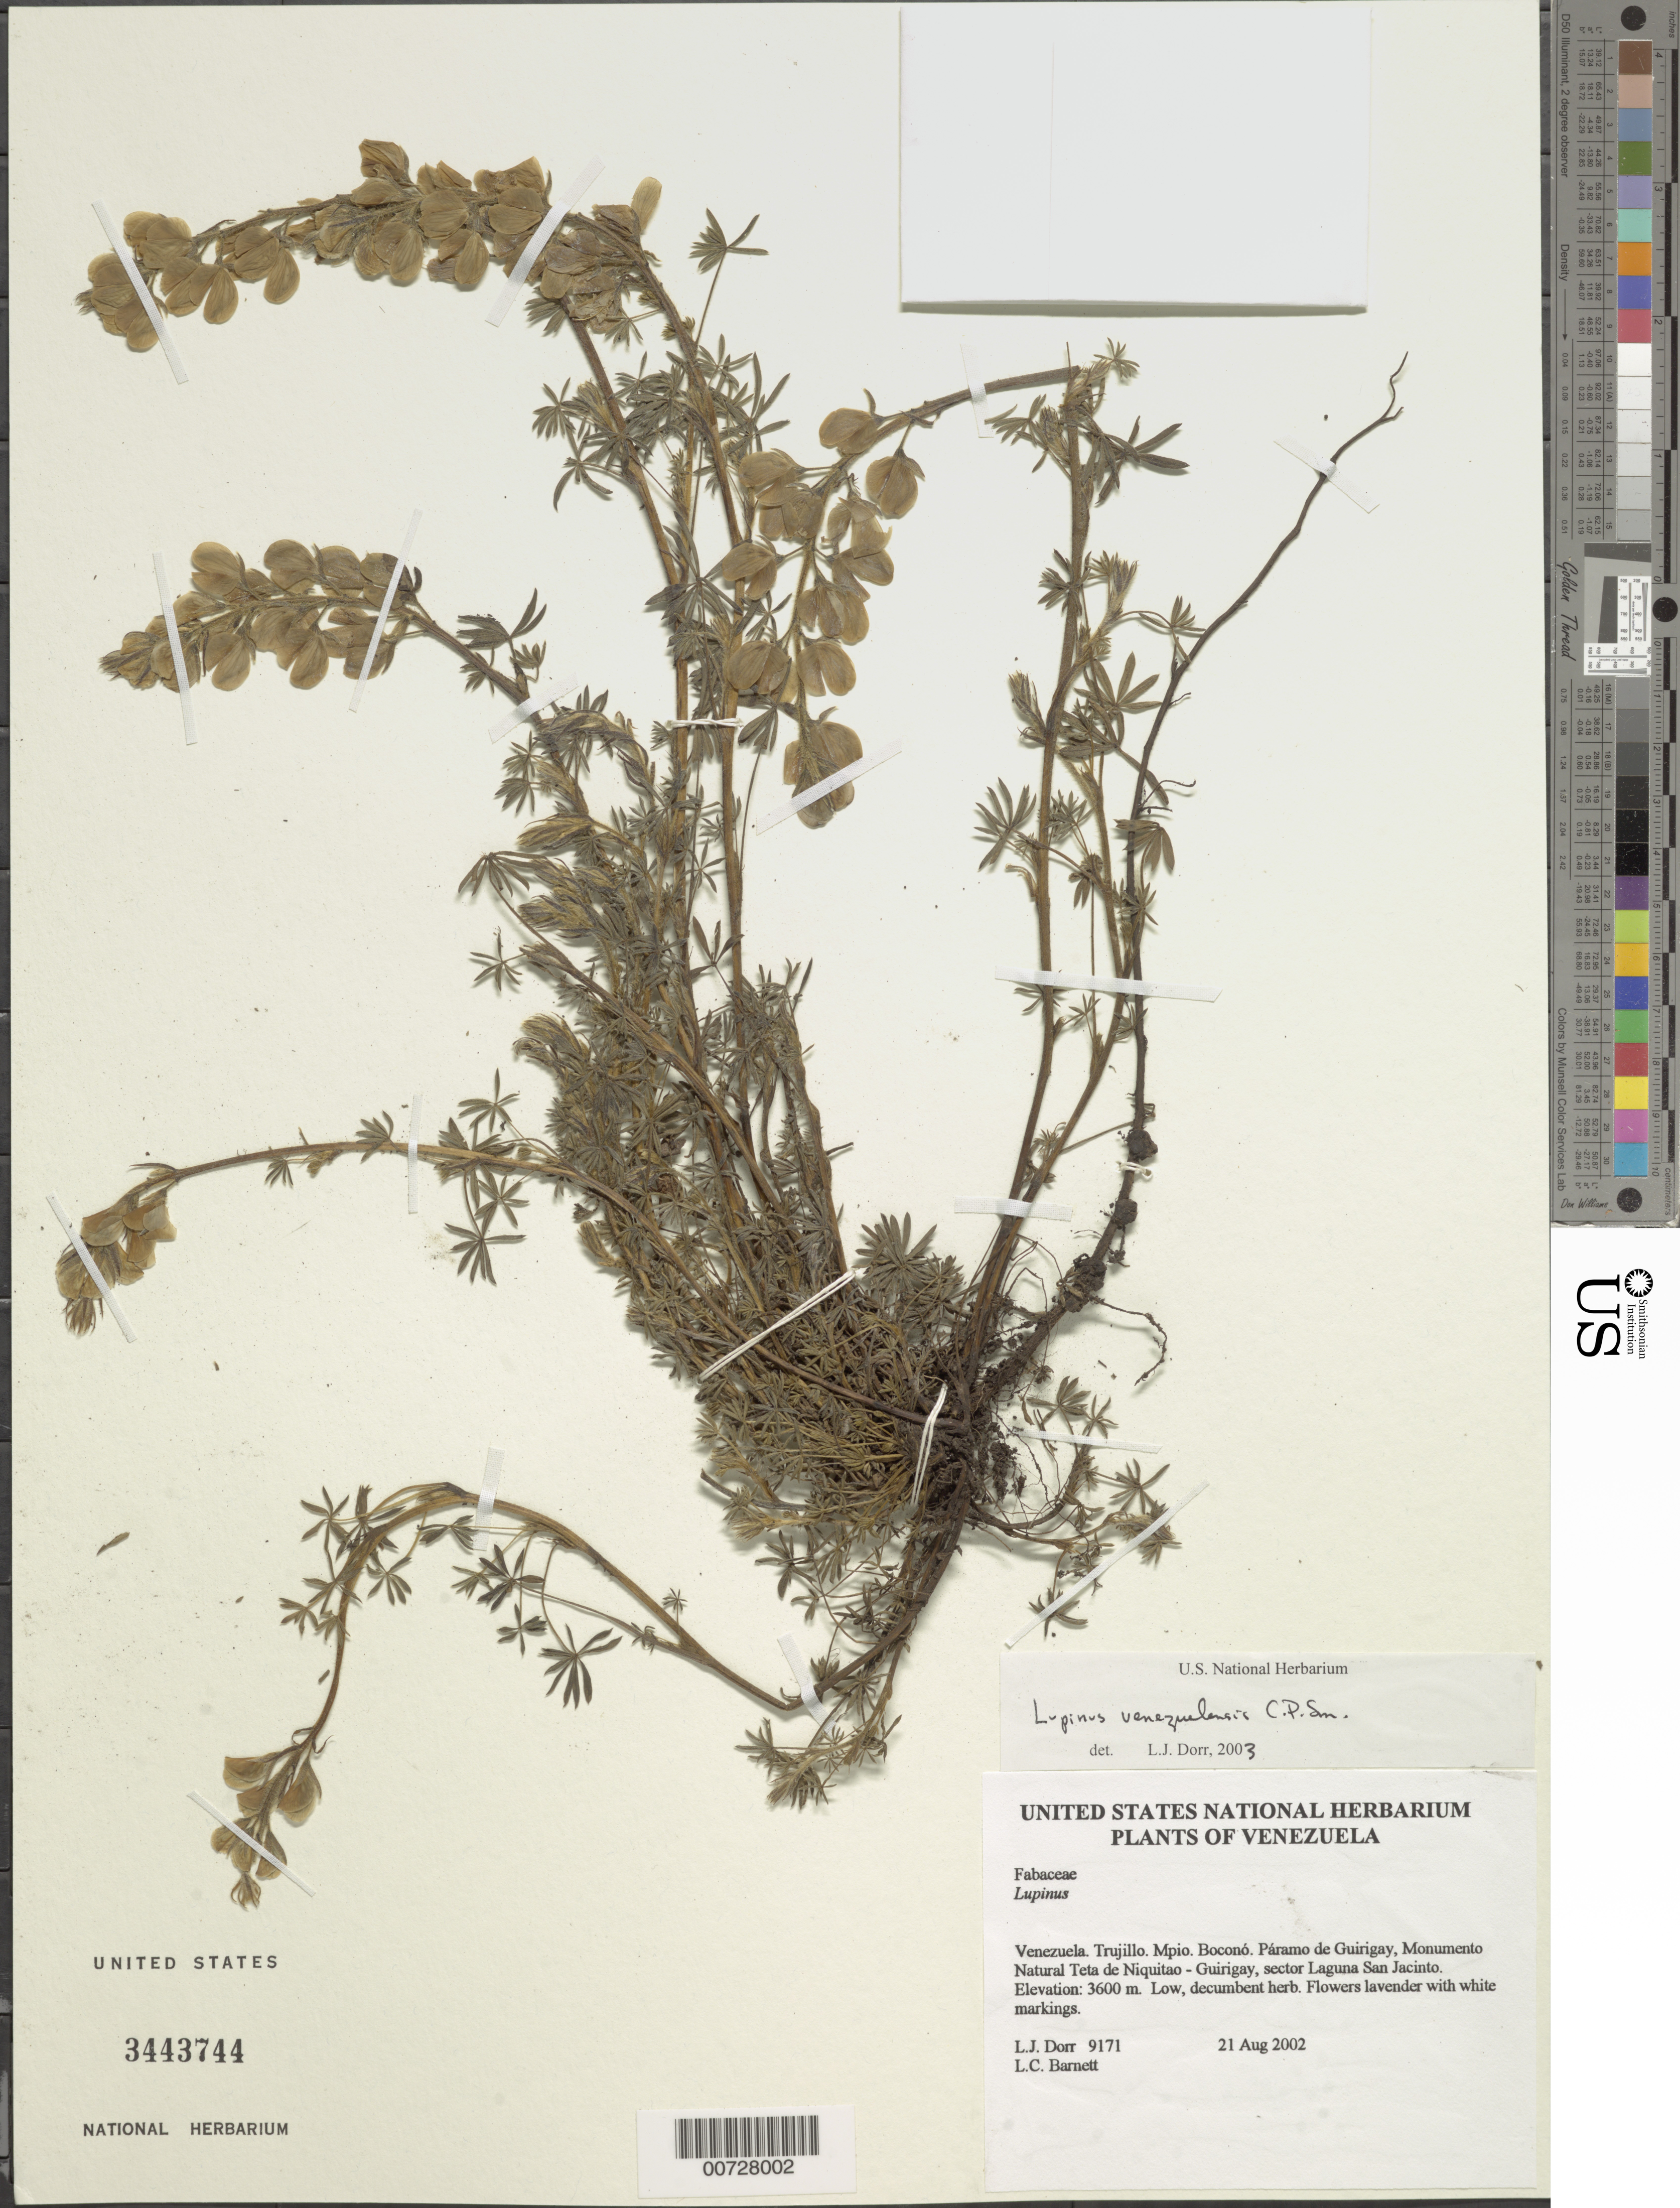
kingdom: Plantae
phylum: Tracheophyta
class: Magnoliopsida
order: Fabales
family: Fabaceae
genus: Lupinus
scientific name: Lupinus venezuelensis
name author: C.P. Sm.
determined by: Dorr, L. J., (BOT), Smithsonian Institution - National Museum of Natural History (UNITED STATES)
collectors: L. J. Dorr & L. C. Barnett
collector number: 9171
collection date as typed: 21 Aug 2002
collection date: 2002-08-21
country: Venezuela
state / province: Trujillo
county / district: Boconó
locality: Páramo de Guirigay, Monumento Natural Teta de Niquitao - Guirigay, sector Laguna San Jacinto.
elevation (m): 3600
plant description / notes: PORT, US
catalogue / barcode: US 3443744